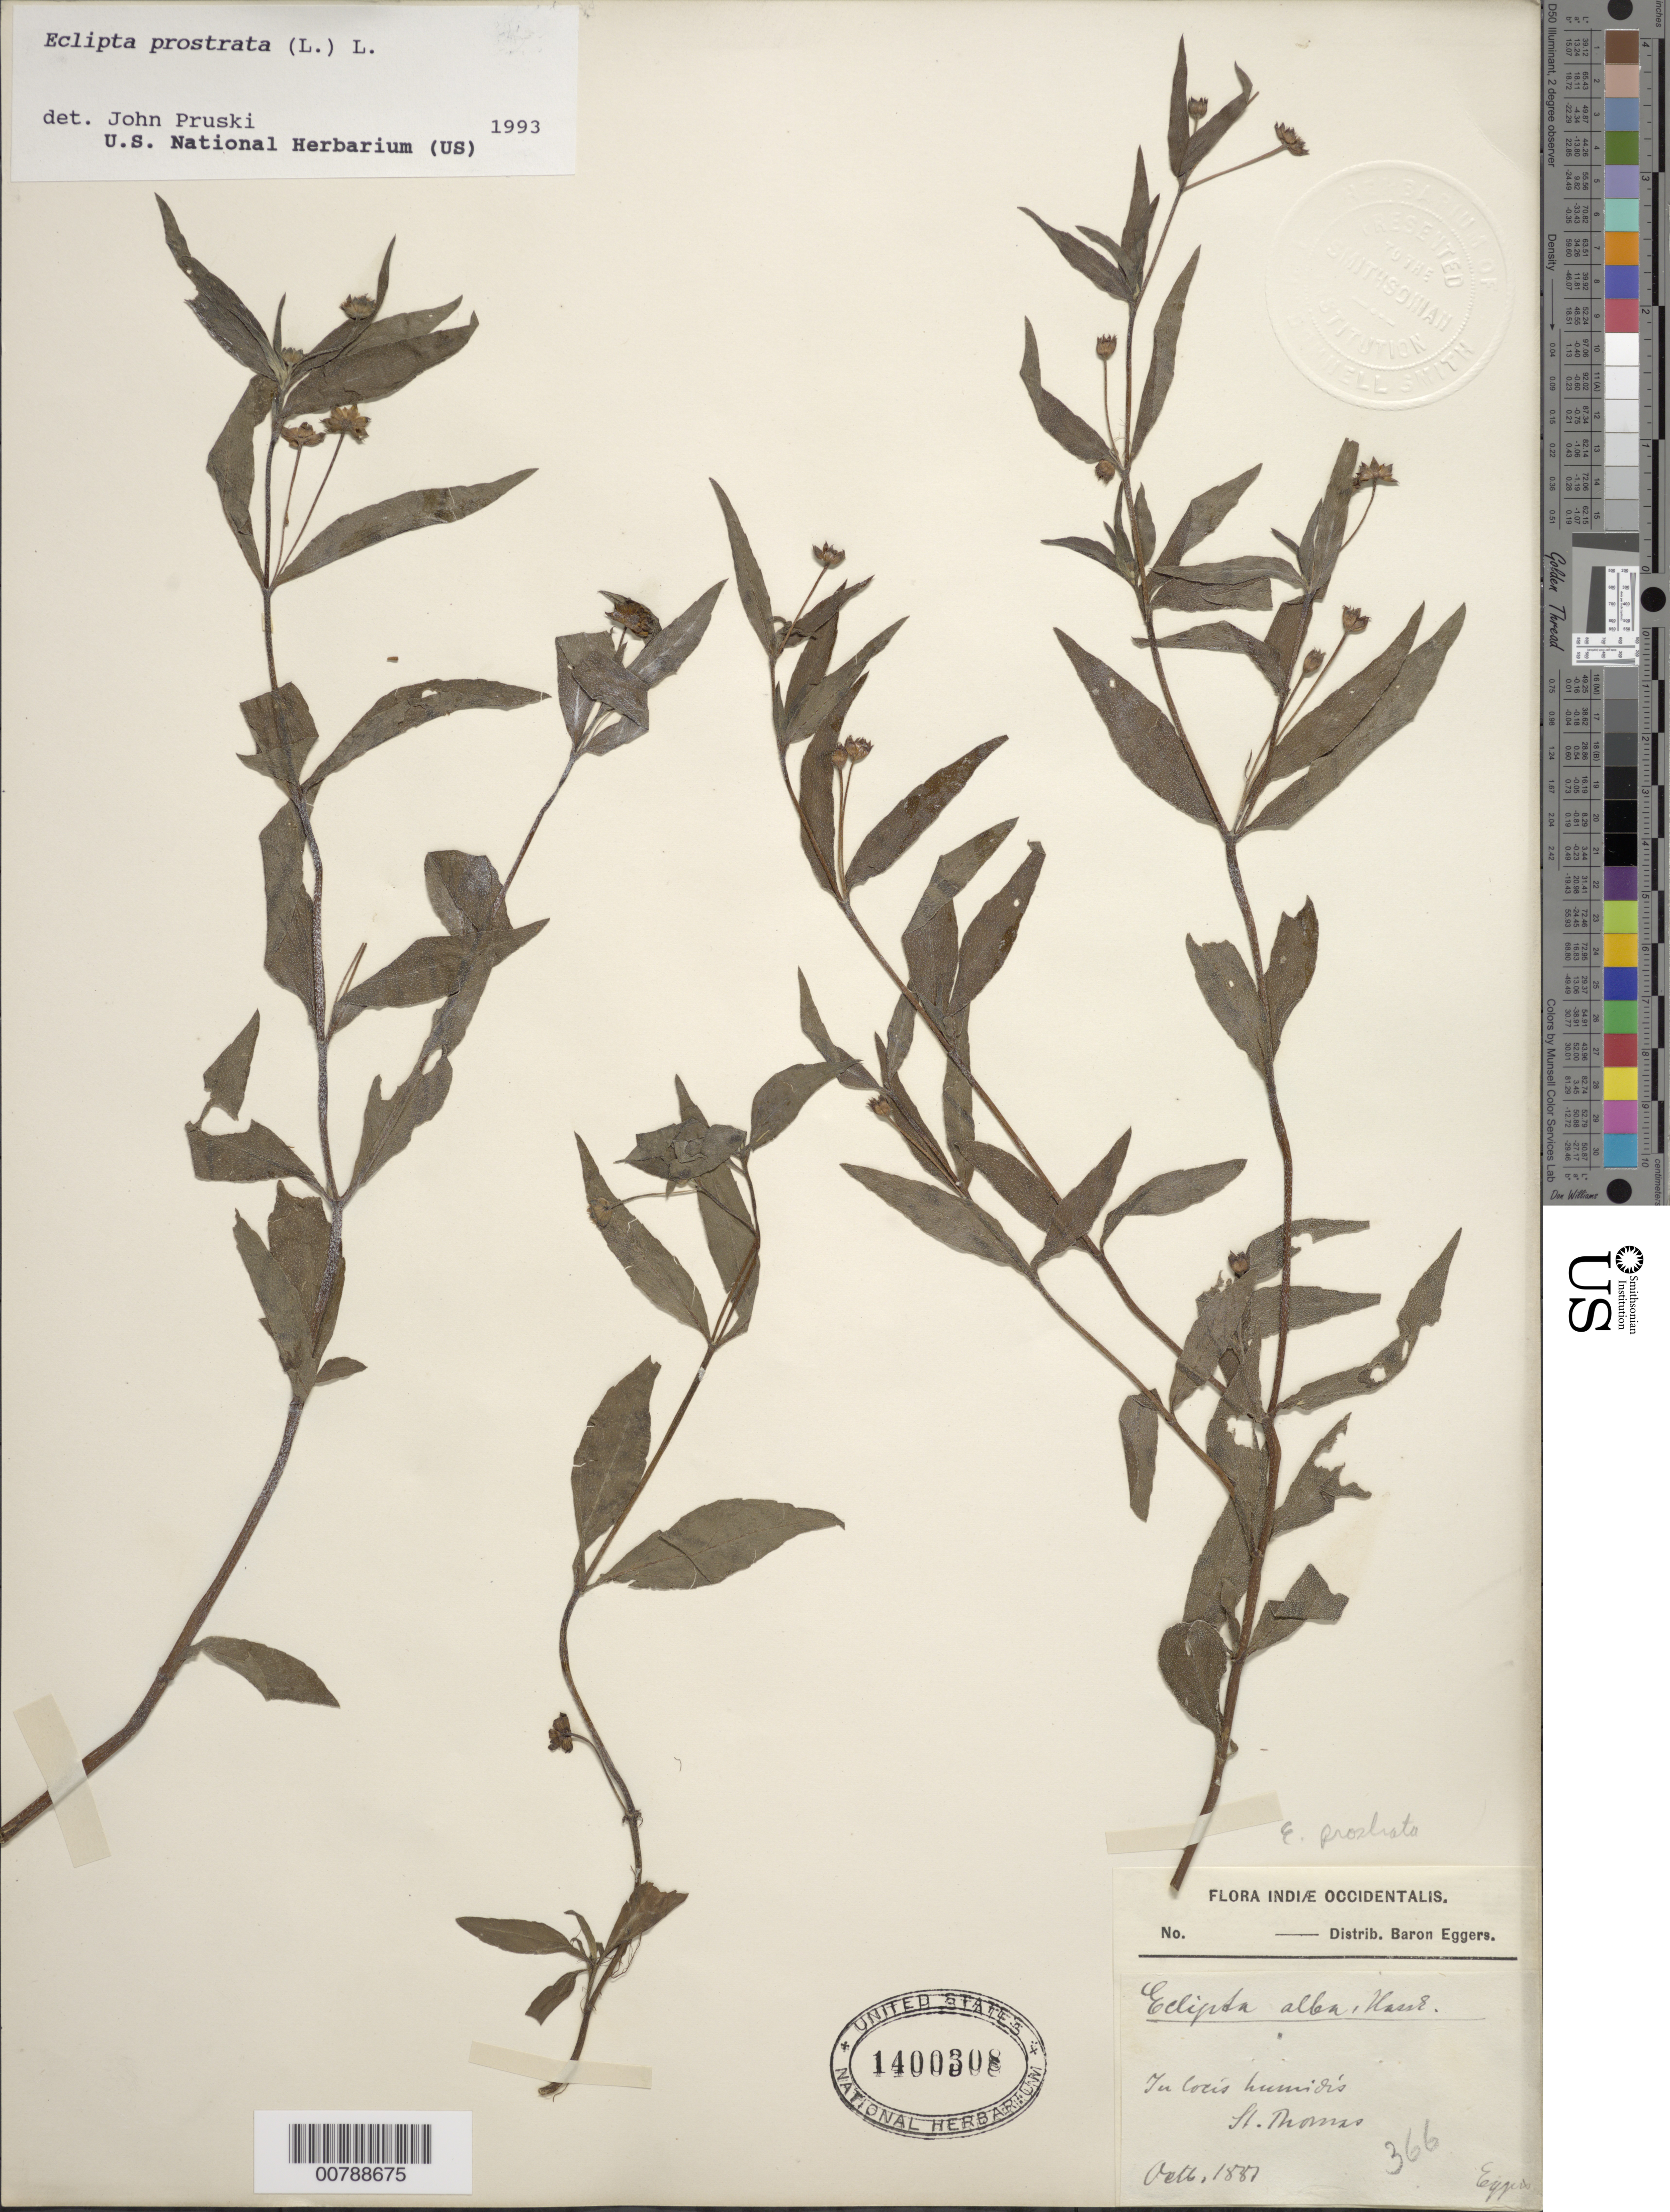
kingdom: Plantae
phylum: Tracheophyta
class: Magnoliopsida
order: Asterales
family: Asteraceae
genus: Eclipta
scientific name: Eclipta prostrata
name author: (L.) L.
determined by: Pruski, J. F.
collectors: H. F. A. von Eggers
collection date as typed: Oct 1881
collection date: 1881-10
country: U.S. Virgin Islands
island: St. Thomas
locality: In locis humidis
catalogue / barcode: US 1400308